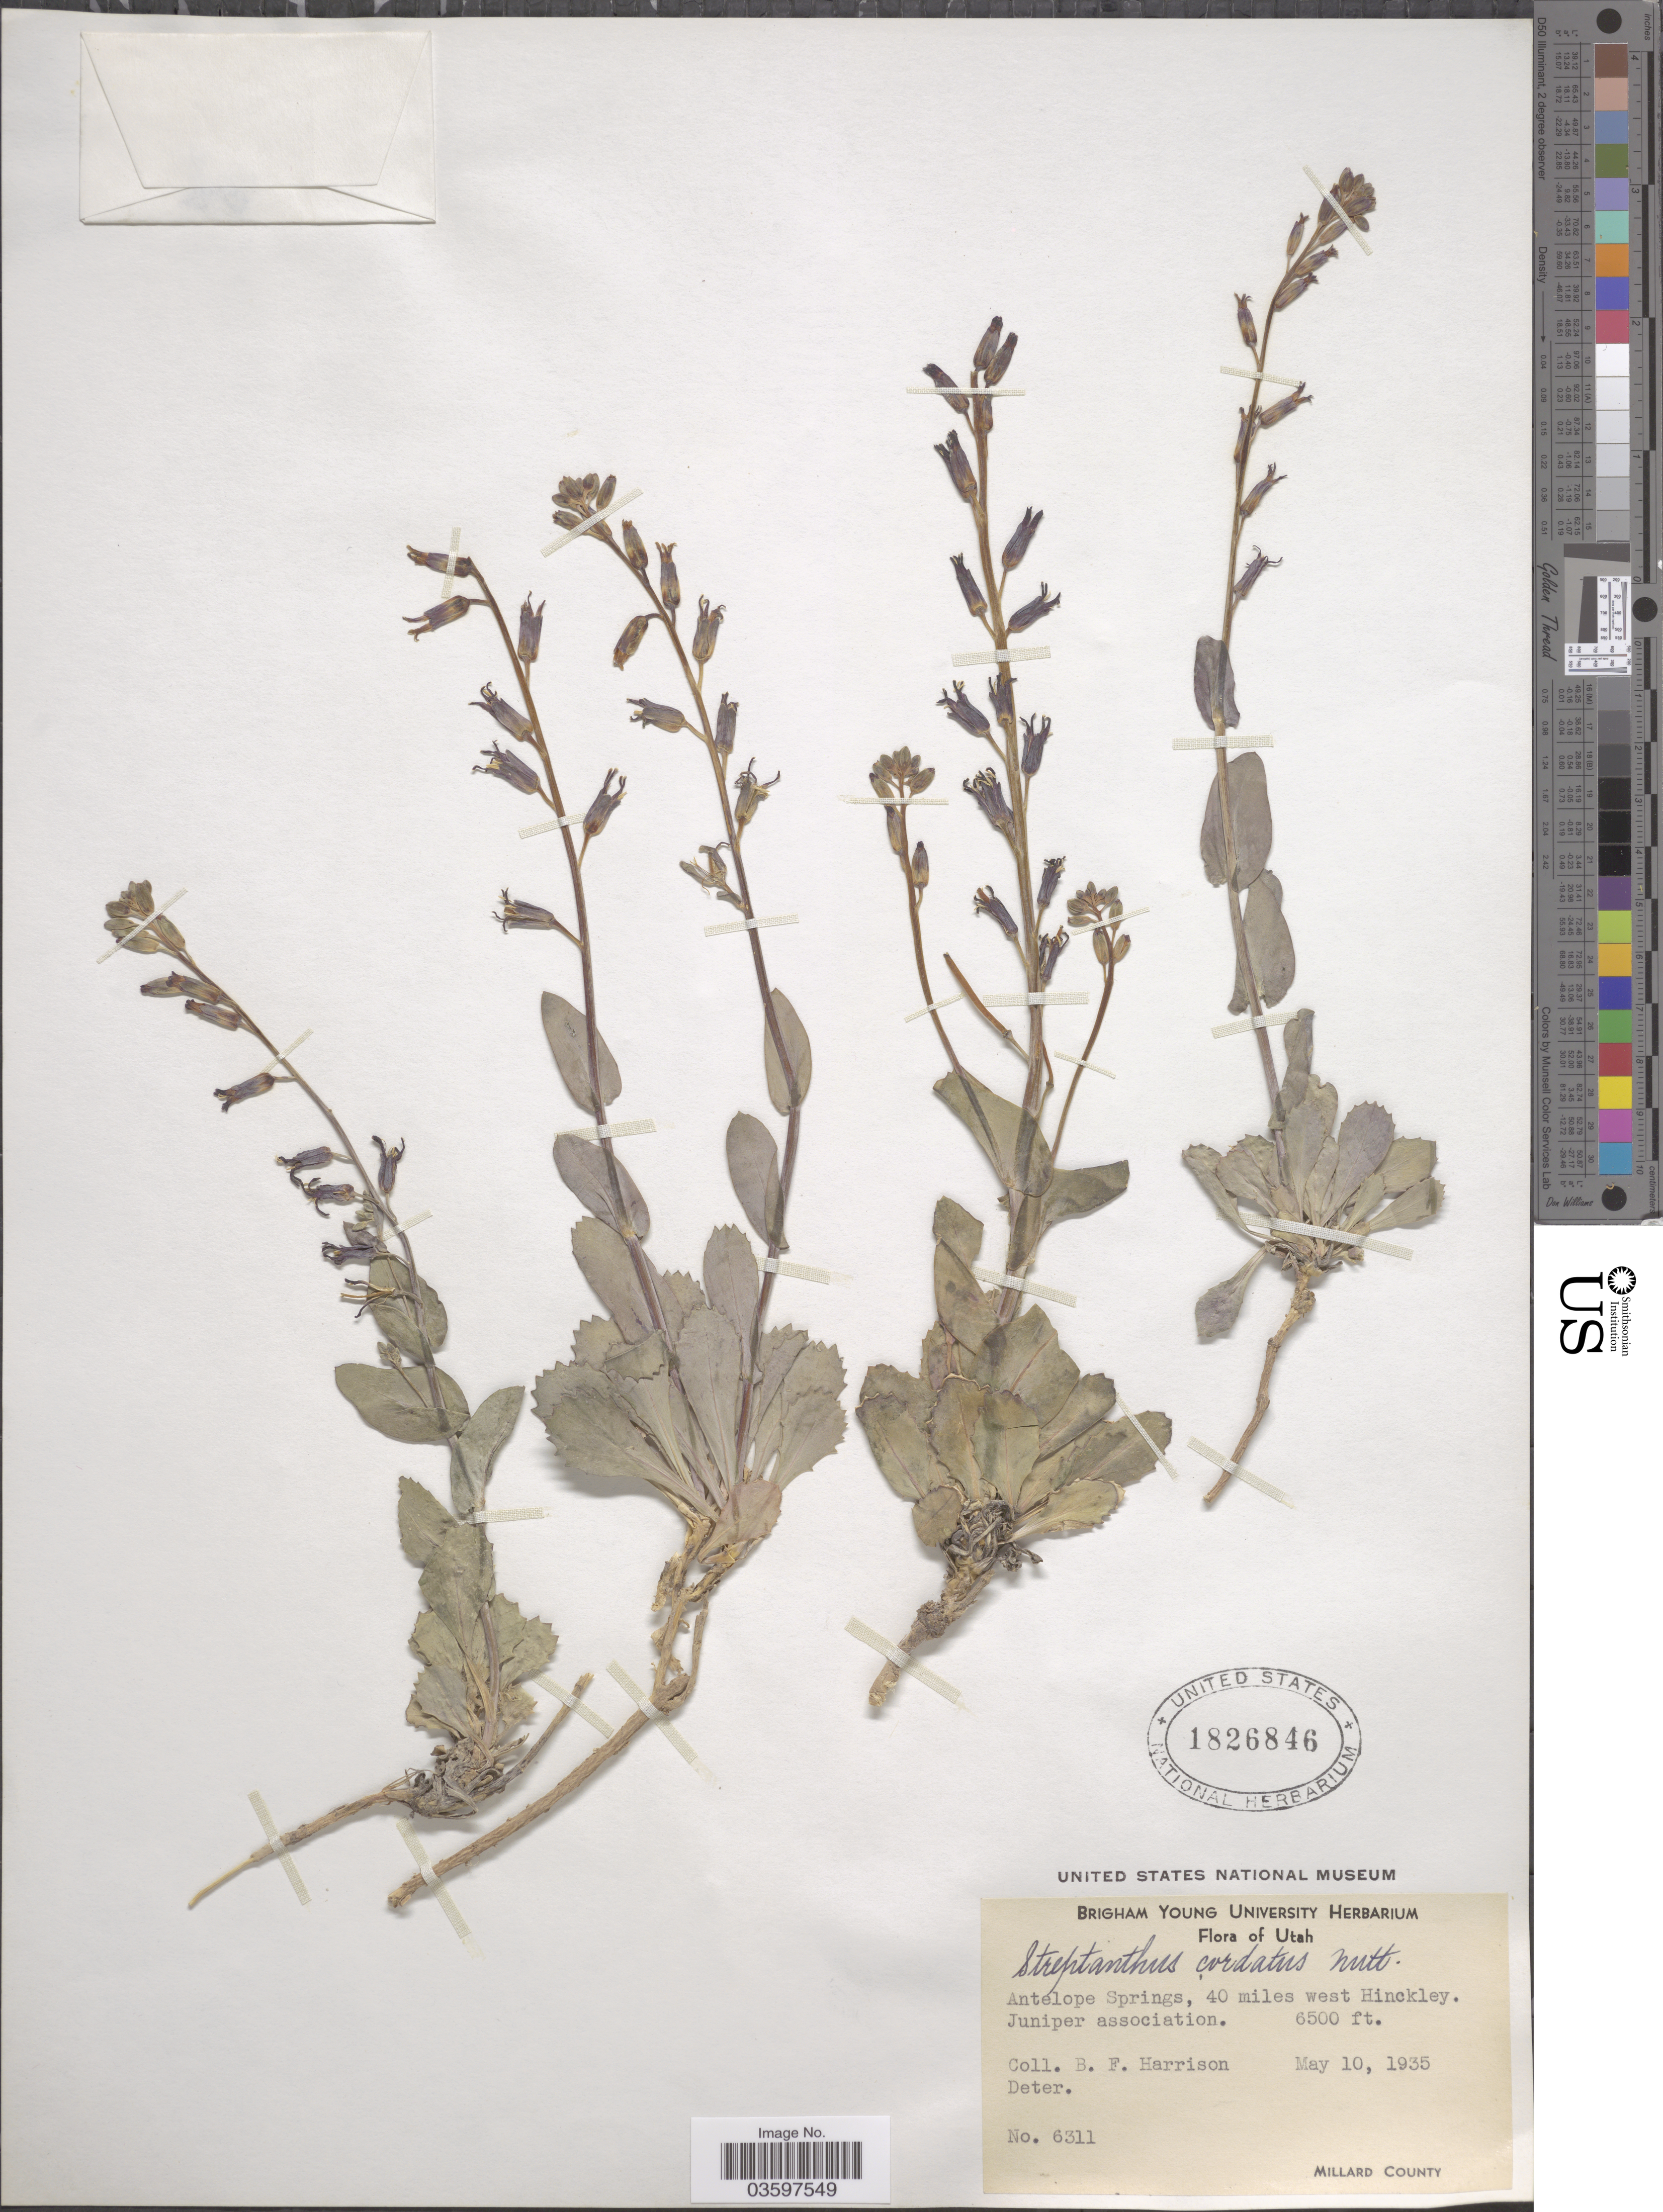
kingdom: Plantae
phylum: Tracheophyta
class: Magnoliopsida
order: Brassicales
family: Brassicaceae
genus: Streptanthus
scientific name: Streptanthus cordatus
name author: Nutt. ex Torr. & A. Gray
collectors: B. F. Harrison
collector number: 6311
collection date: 1935-05-10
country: United States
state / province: Utah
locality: Antelope Springs, 40 miles west Hinckley.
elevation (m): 1981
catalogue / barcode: US 1826846